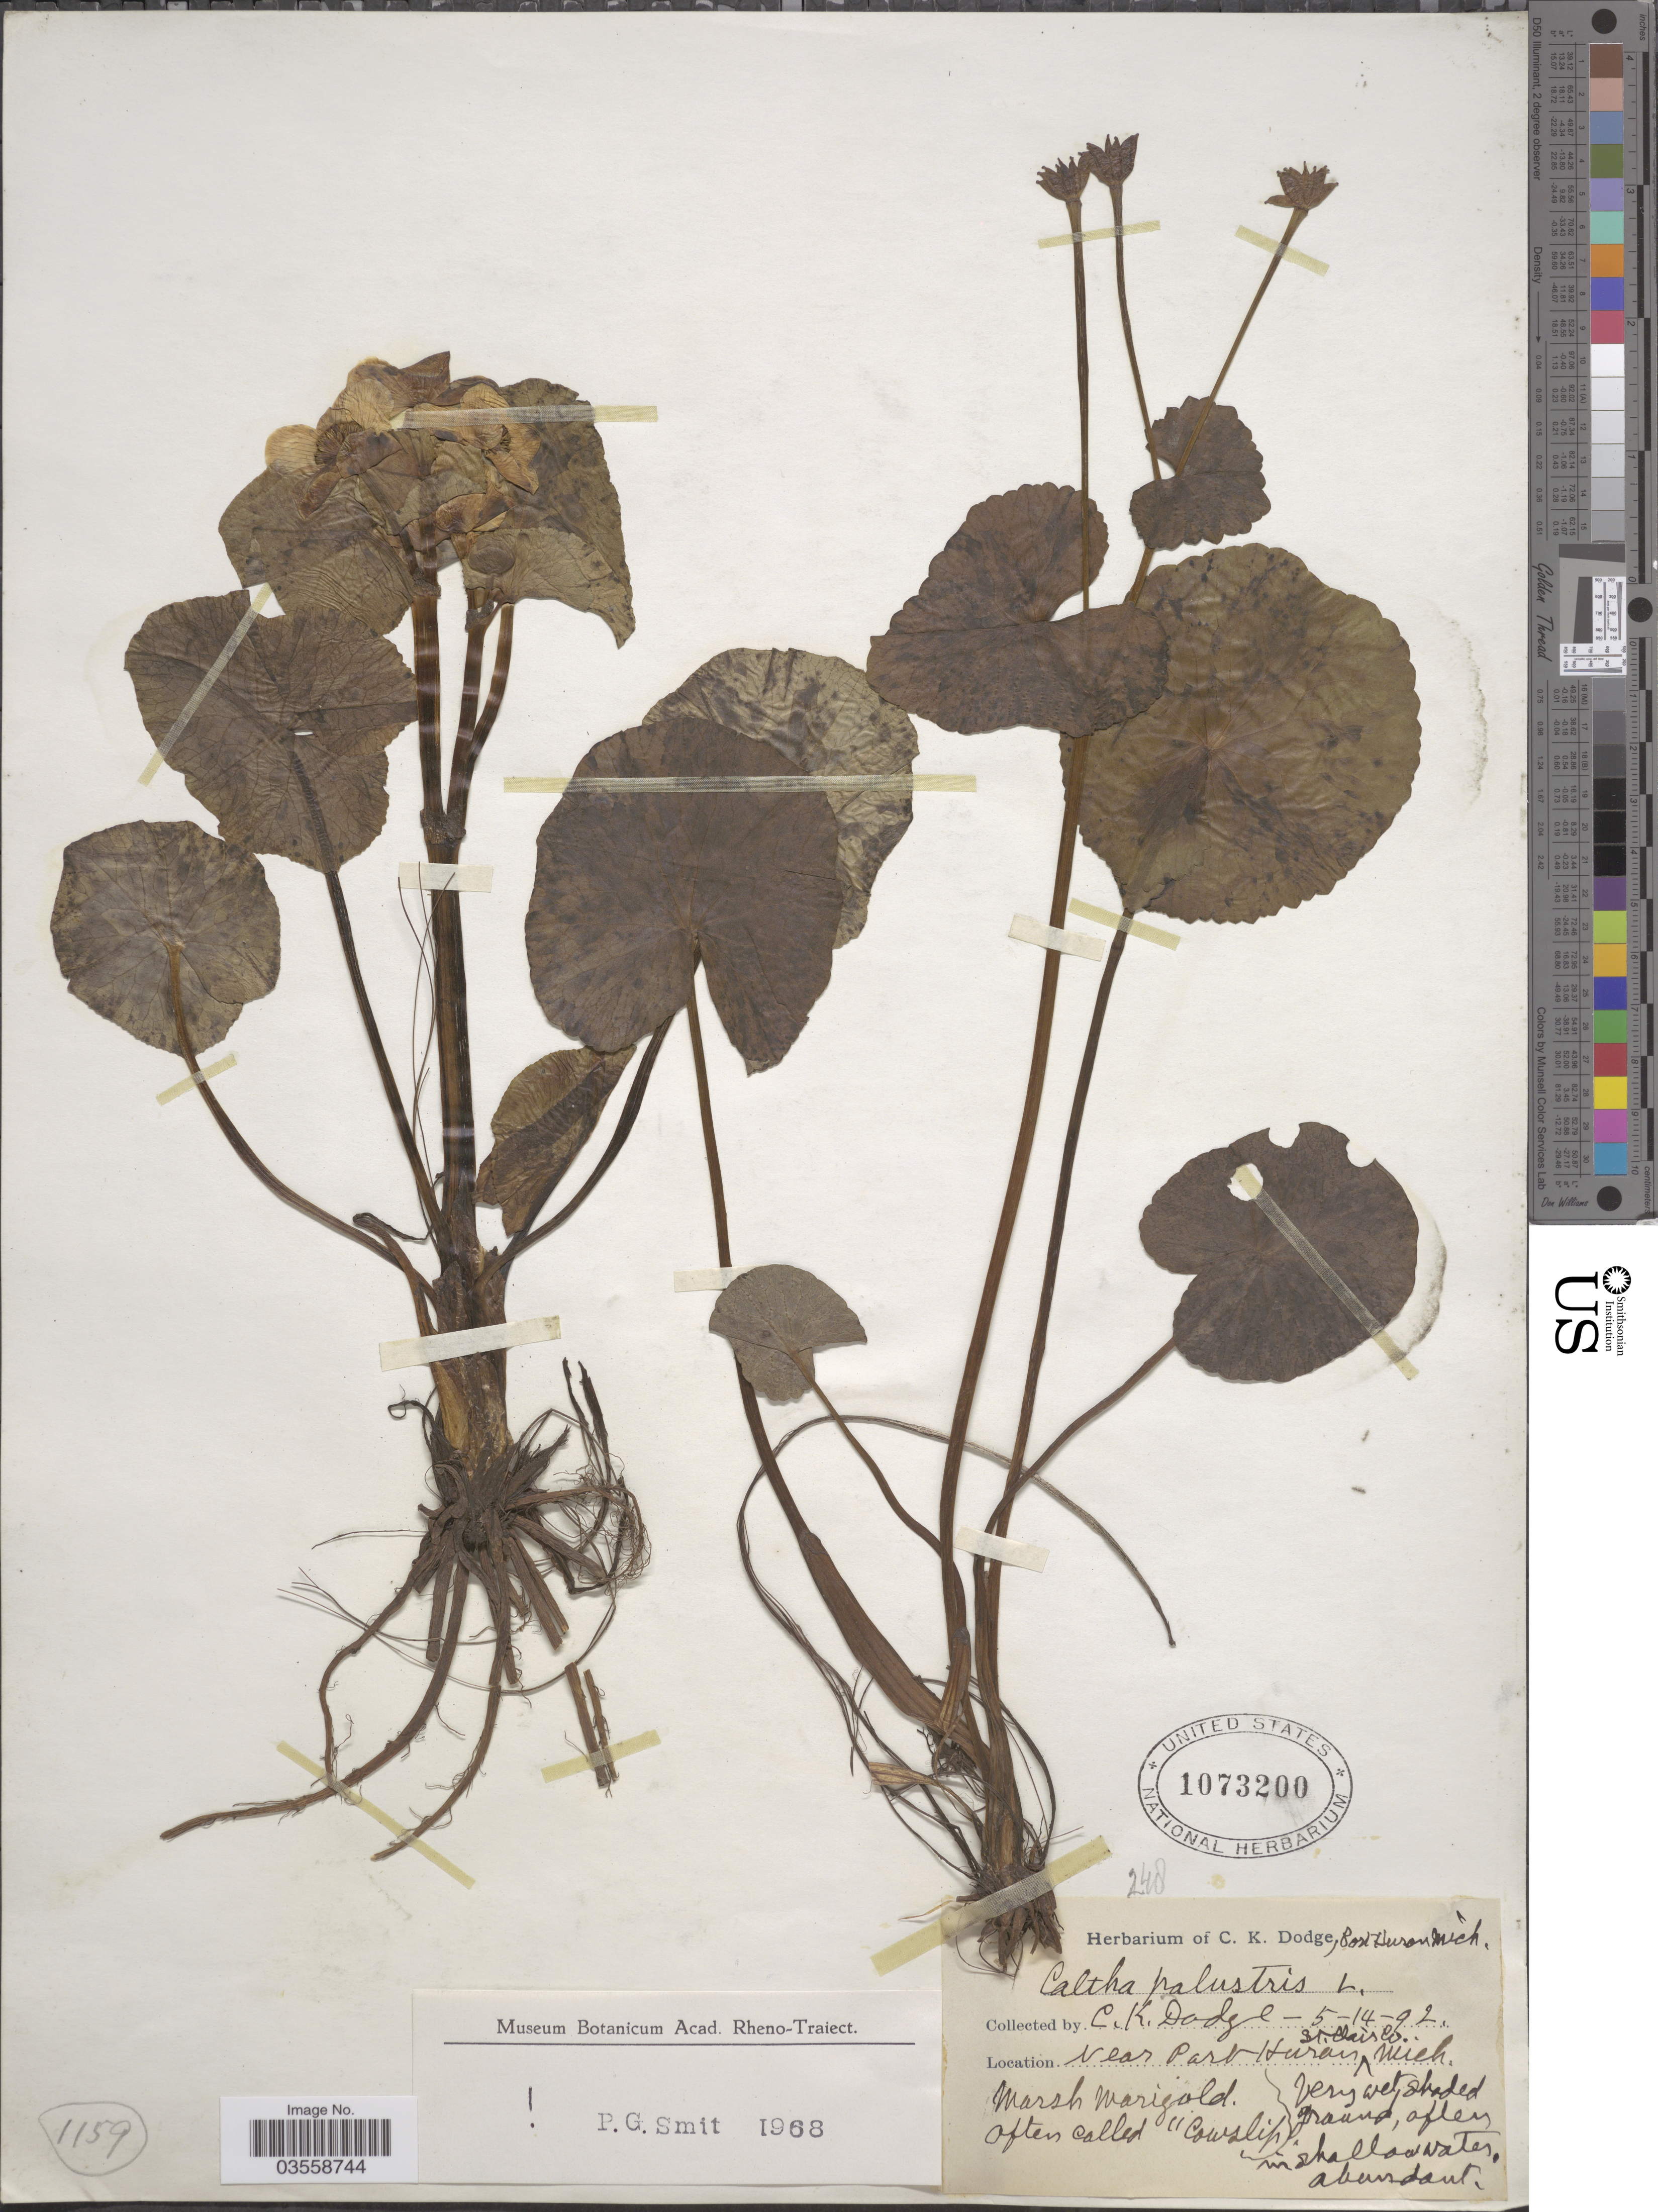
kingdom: Plantae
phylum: Tracheophyta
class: Magnoliopsida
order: Ranunculales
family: Ranunculaceae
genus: Caltha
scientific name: Caltha palustris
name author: L.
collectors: C. Dodge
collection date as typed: Transcribed d/m/y: 14/5/92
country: United States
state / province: Michigan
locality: Near Port Huron. St. Clair Co.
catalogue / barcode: US 1073200